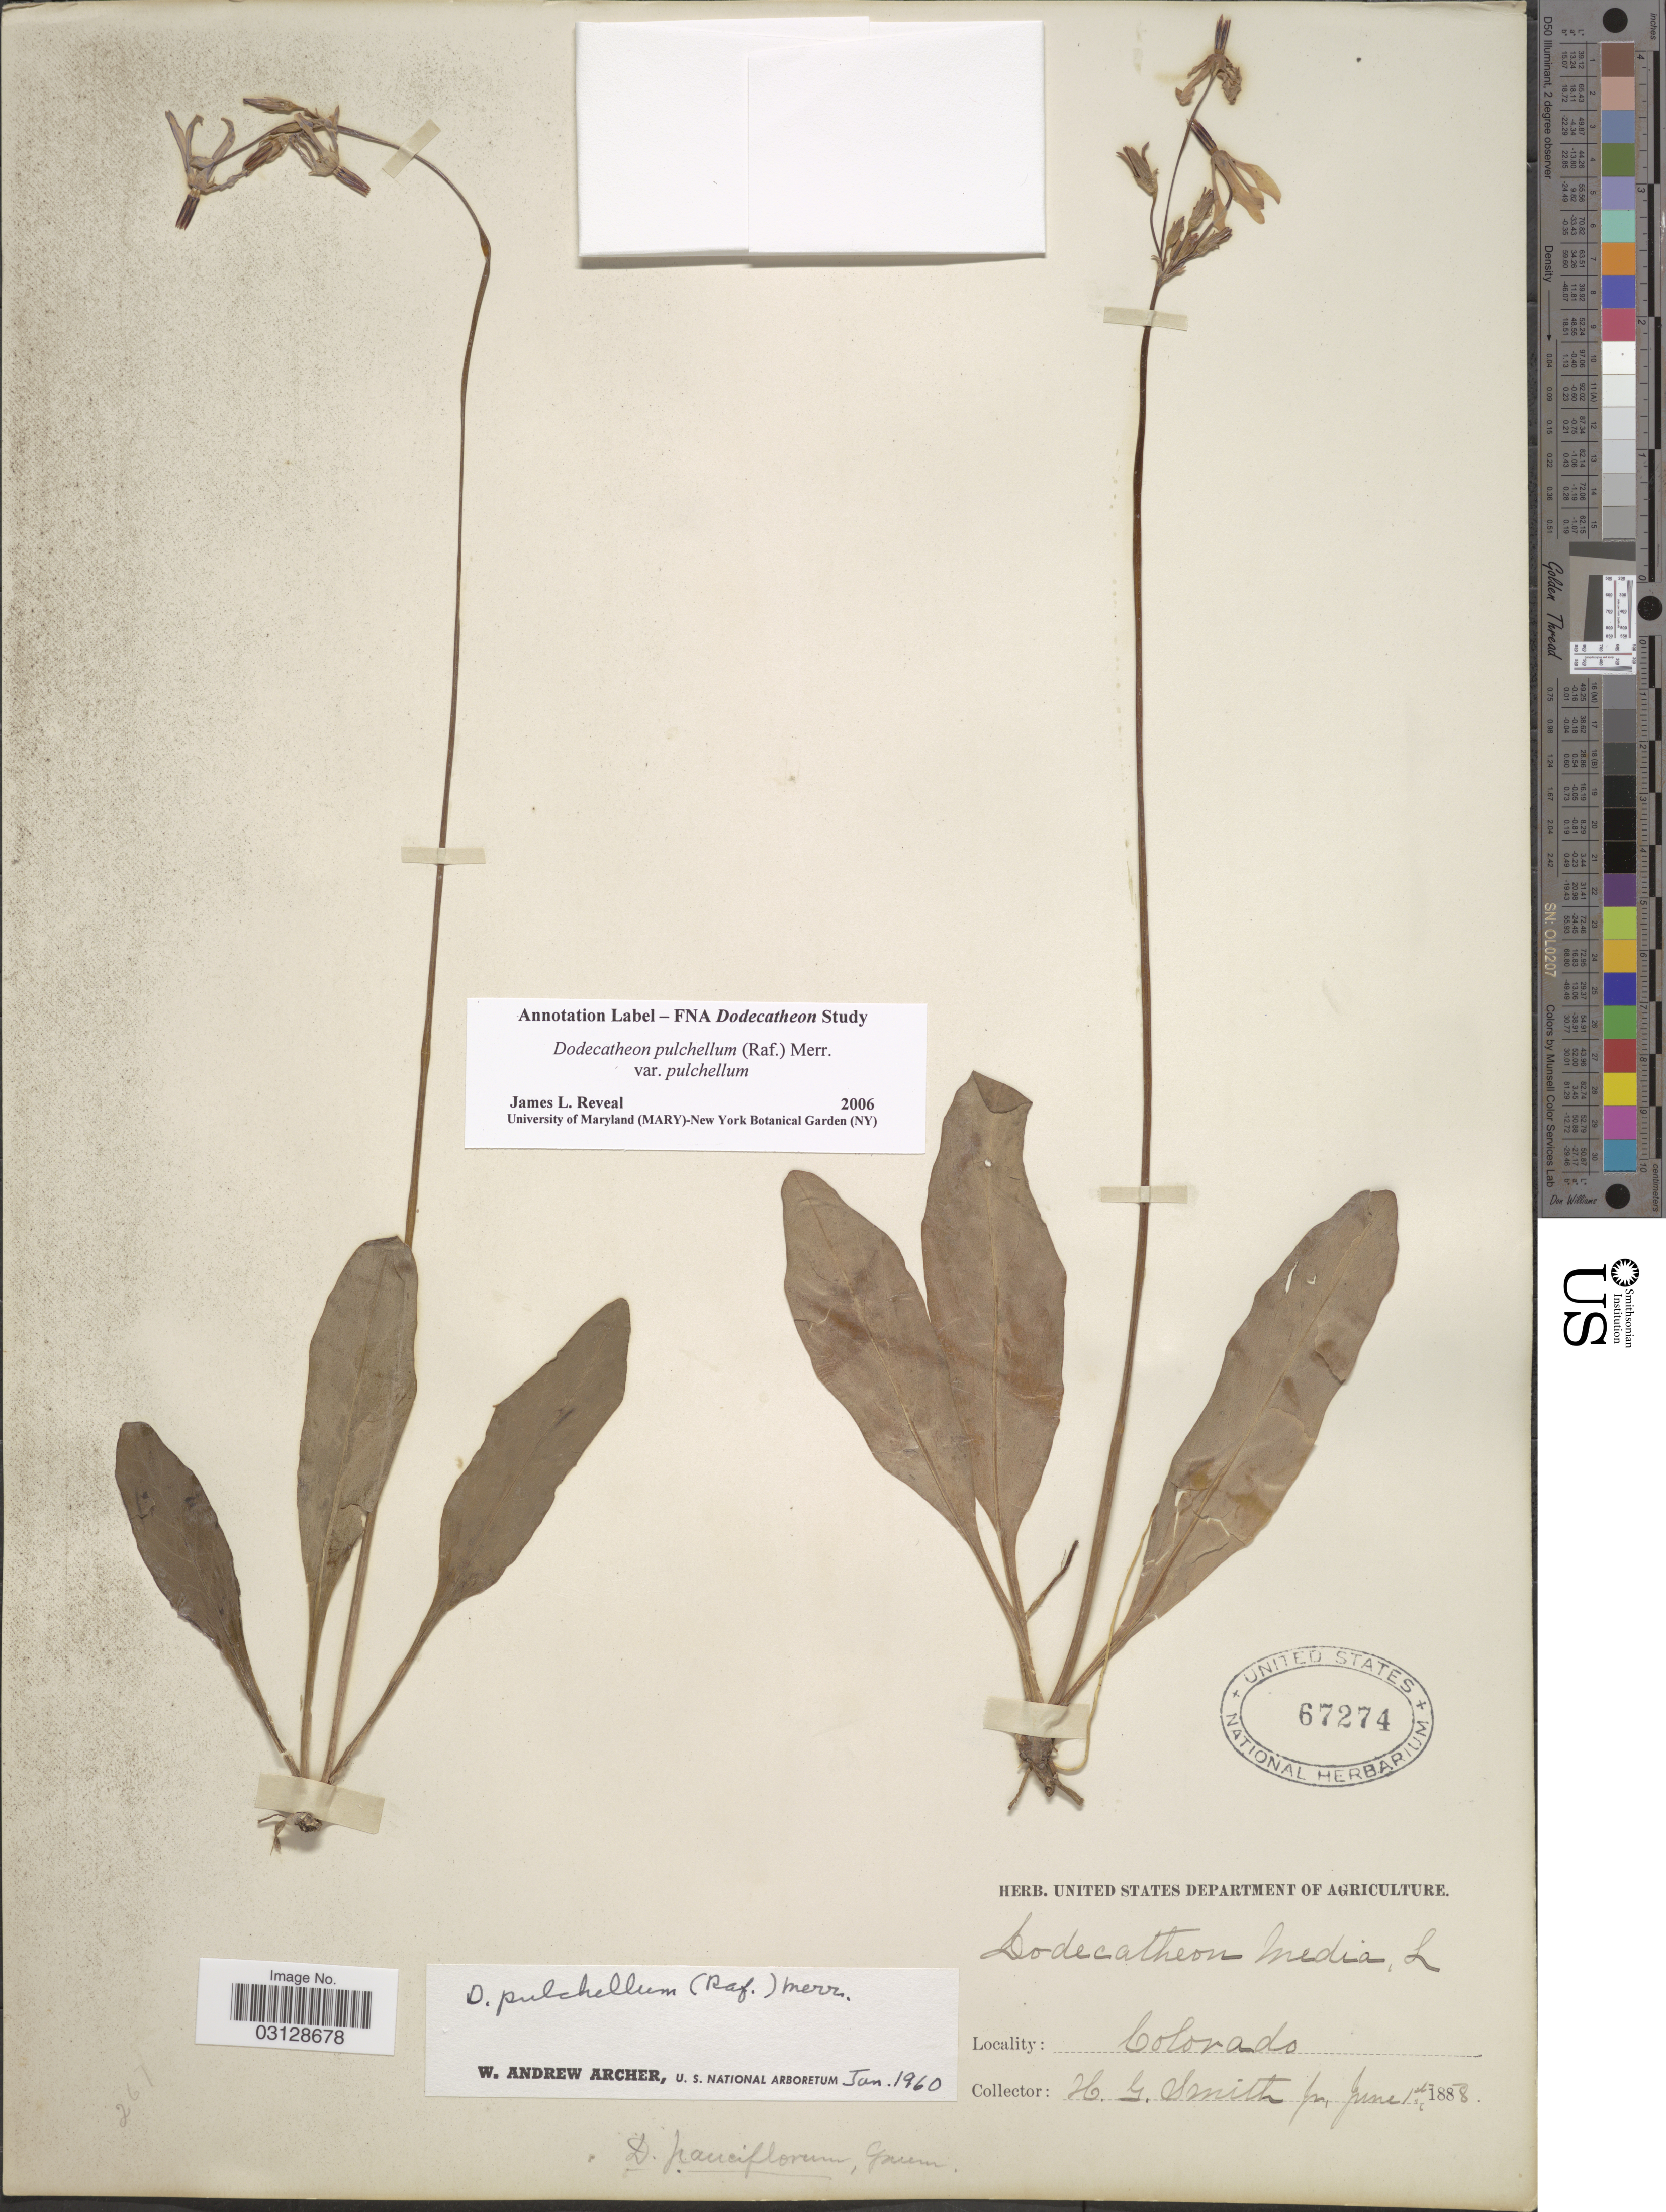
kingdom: Plantae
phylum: Tracheophyta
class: Magnoliopsida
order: Ericales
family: Primulaceae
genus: Dodecatheon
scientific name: Dodecatheon pulchellum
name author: (Raf.) Merr.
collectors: H. Smith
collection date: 1888-06-01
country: United States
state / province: Colorado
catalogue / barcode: US 67274